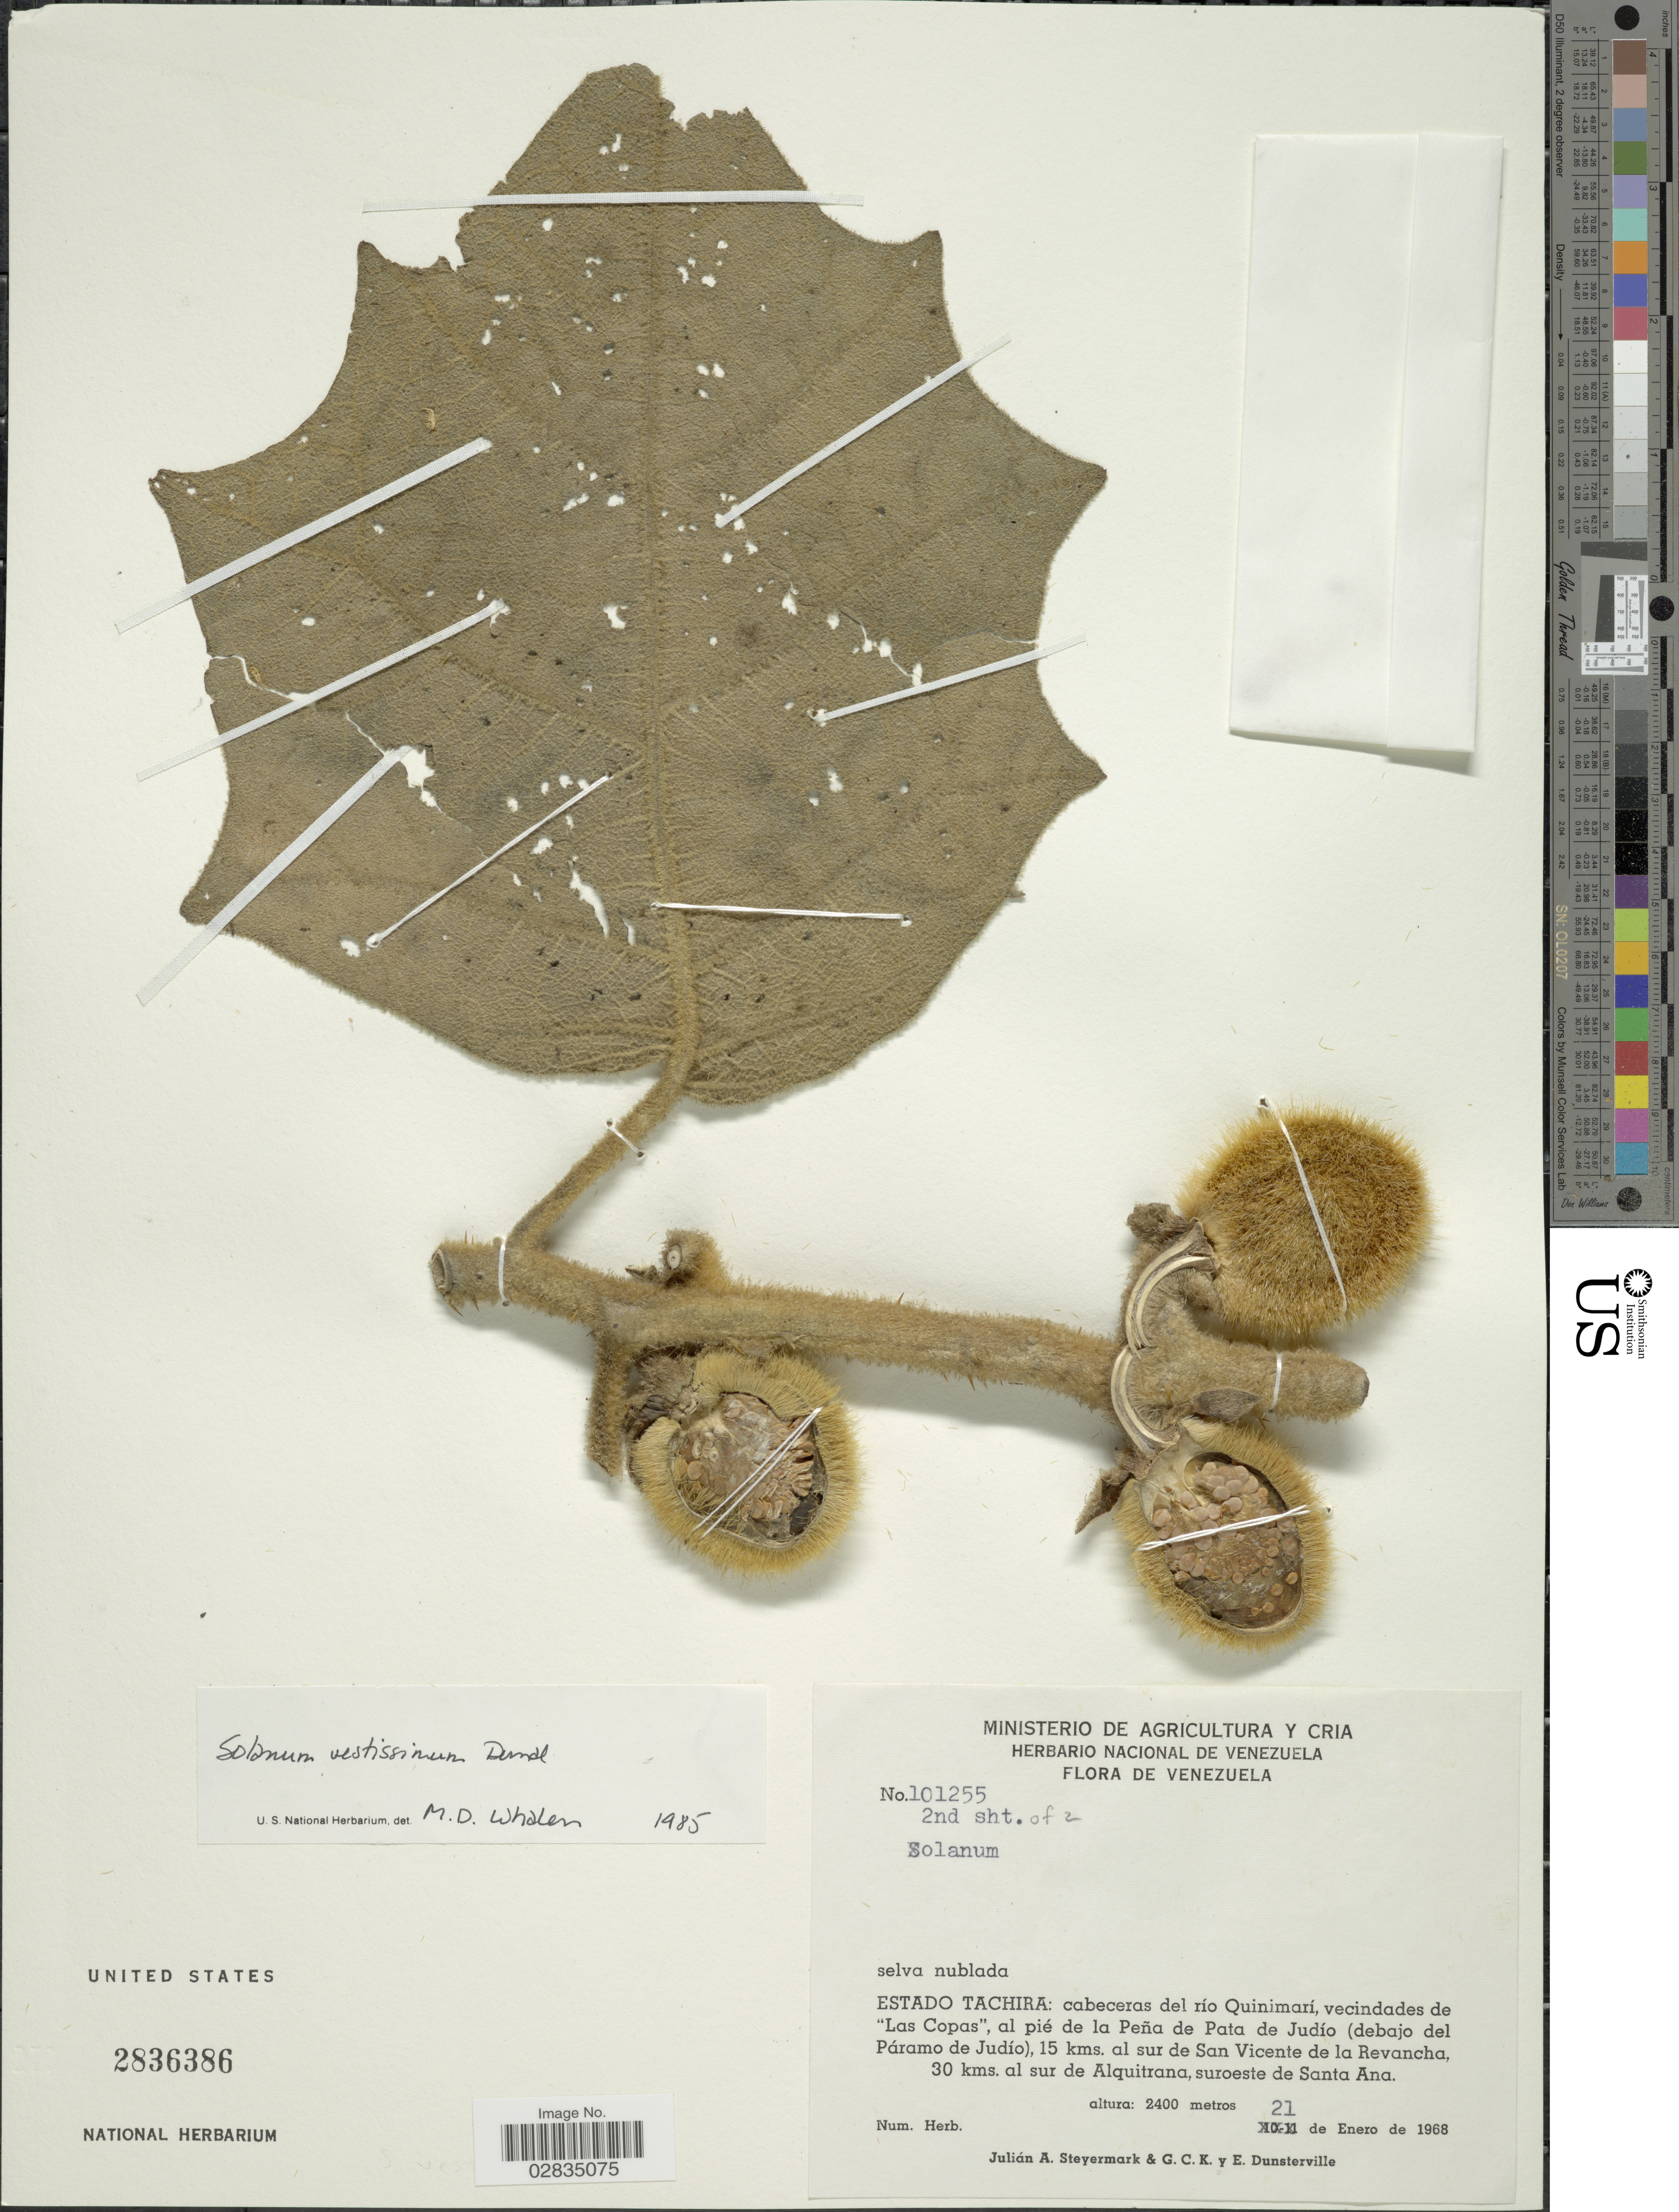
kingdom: Plantae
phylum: Tracheophyta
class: Magnoliopsida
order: Solanales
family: Solanaceae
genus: Solanum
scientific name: Solanum vestissimum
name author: Dunal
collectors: J. Steyermark, G. C. K. Dunsterville & E. Dunsterville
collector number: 101255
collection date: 1968-01-21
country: Venezuela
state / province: Tachira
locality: Cabeceras del río Quinimarí, vecindades de "Las Copas", al pié de la Peña de Pata de Judío (debajo del Páramo de Judío), 15 kms. al sur de San Vicente de la Revancha, 30 kms. al sur de Alquitrana, suroeste de Santa Ana.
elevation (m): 2400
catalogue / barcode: US 2836386